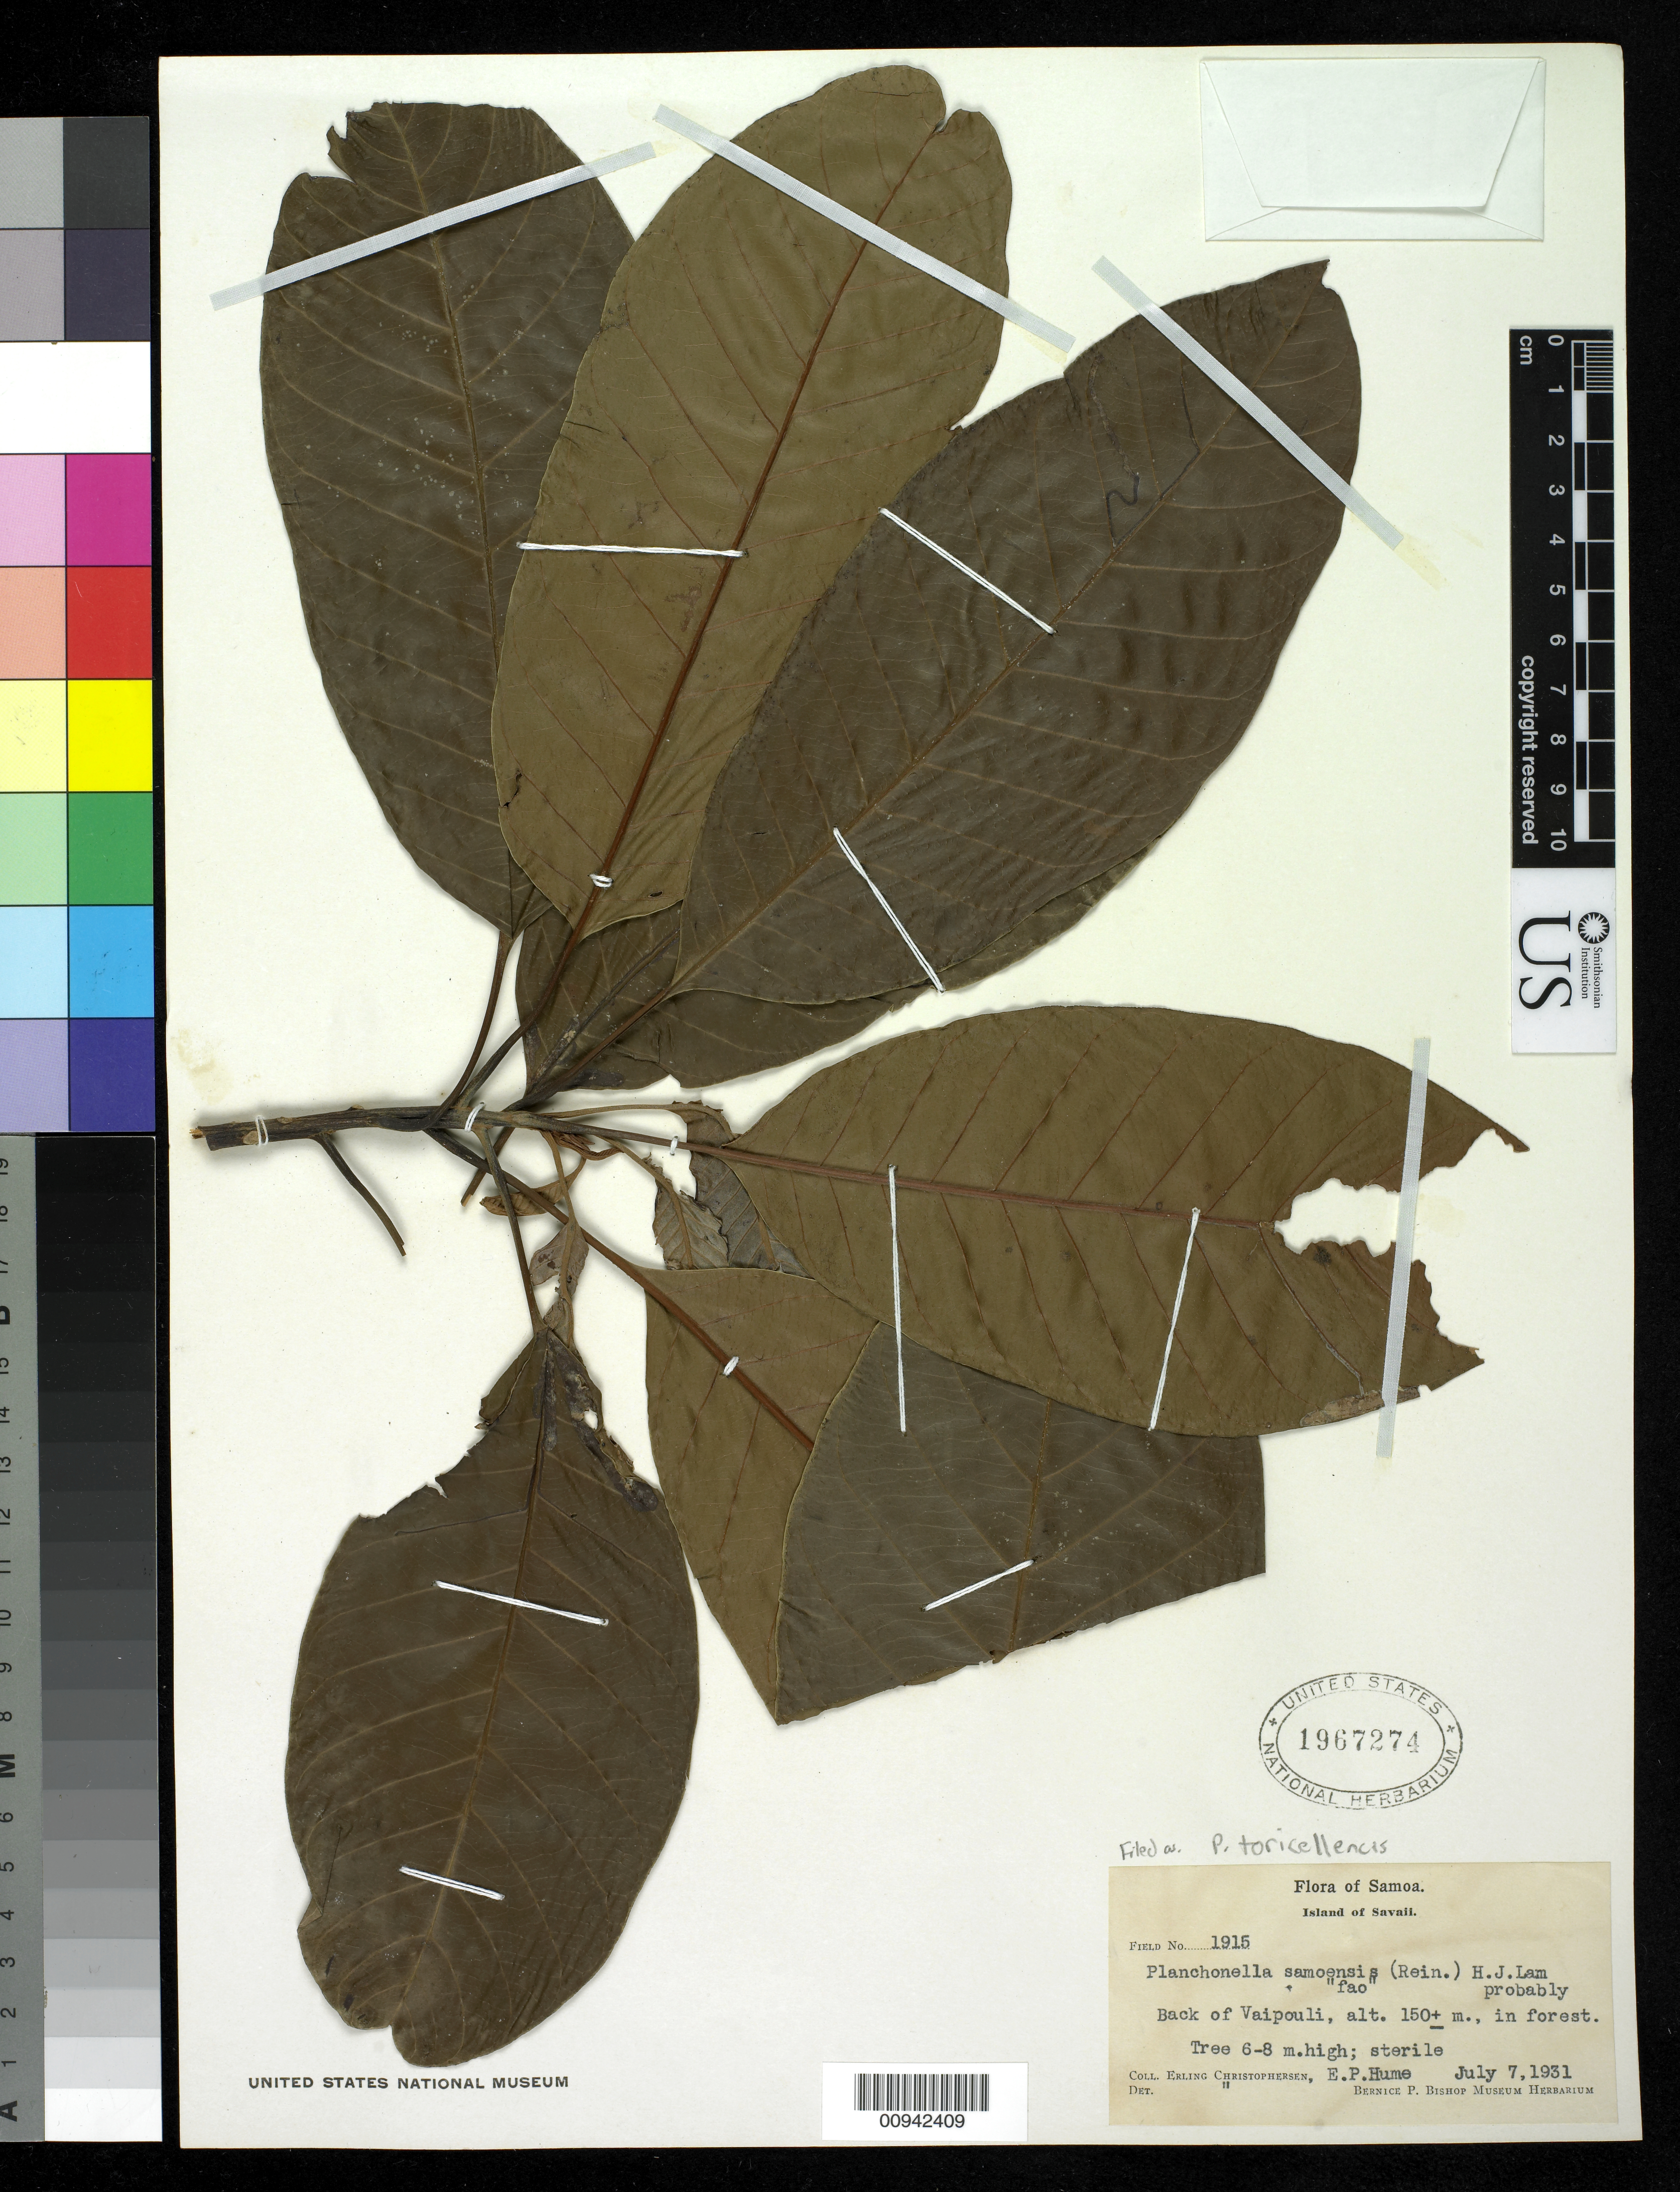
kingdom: Plantae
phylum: Tracheophyta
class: Magnoliopsida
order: Ericales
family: Sapotaceae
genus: Planchonella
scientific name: Planchonella torricellensis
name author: (K. Schum.) H.J. Lam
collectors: E. Christophersen & E. Hume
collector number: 1915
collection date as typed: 07 Jul 1931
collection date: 1931-07-07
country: Samoa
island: Savai'i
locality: back of Vaipouli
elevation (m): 150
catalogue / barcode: US 1967274